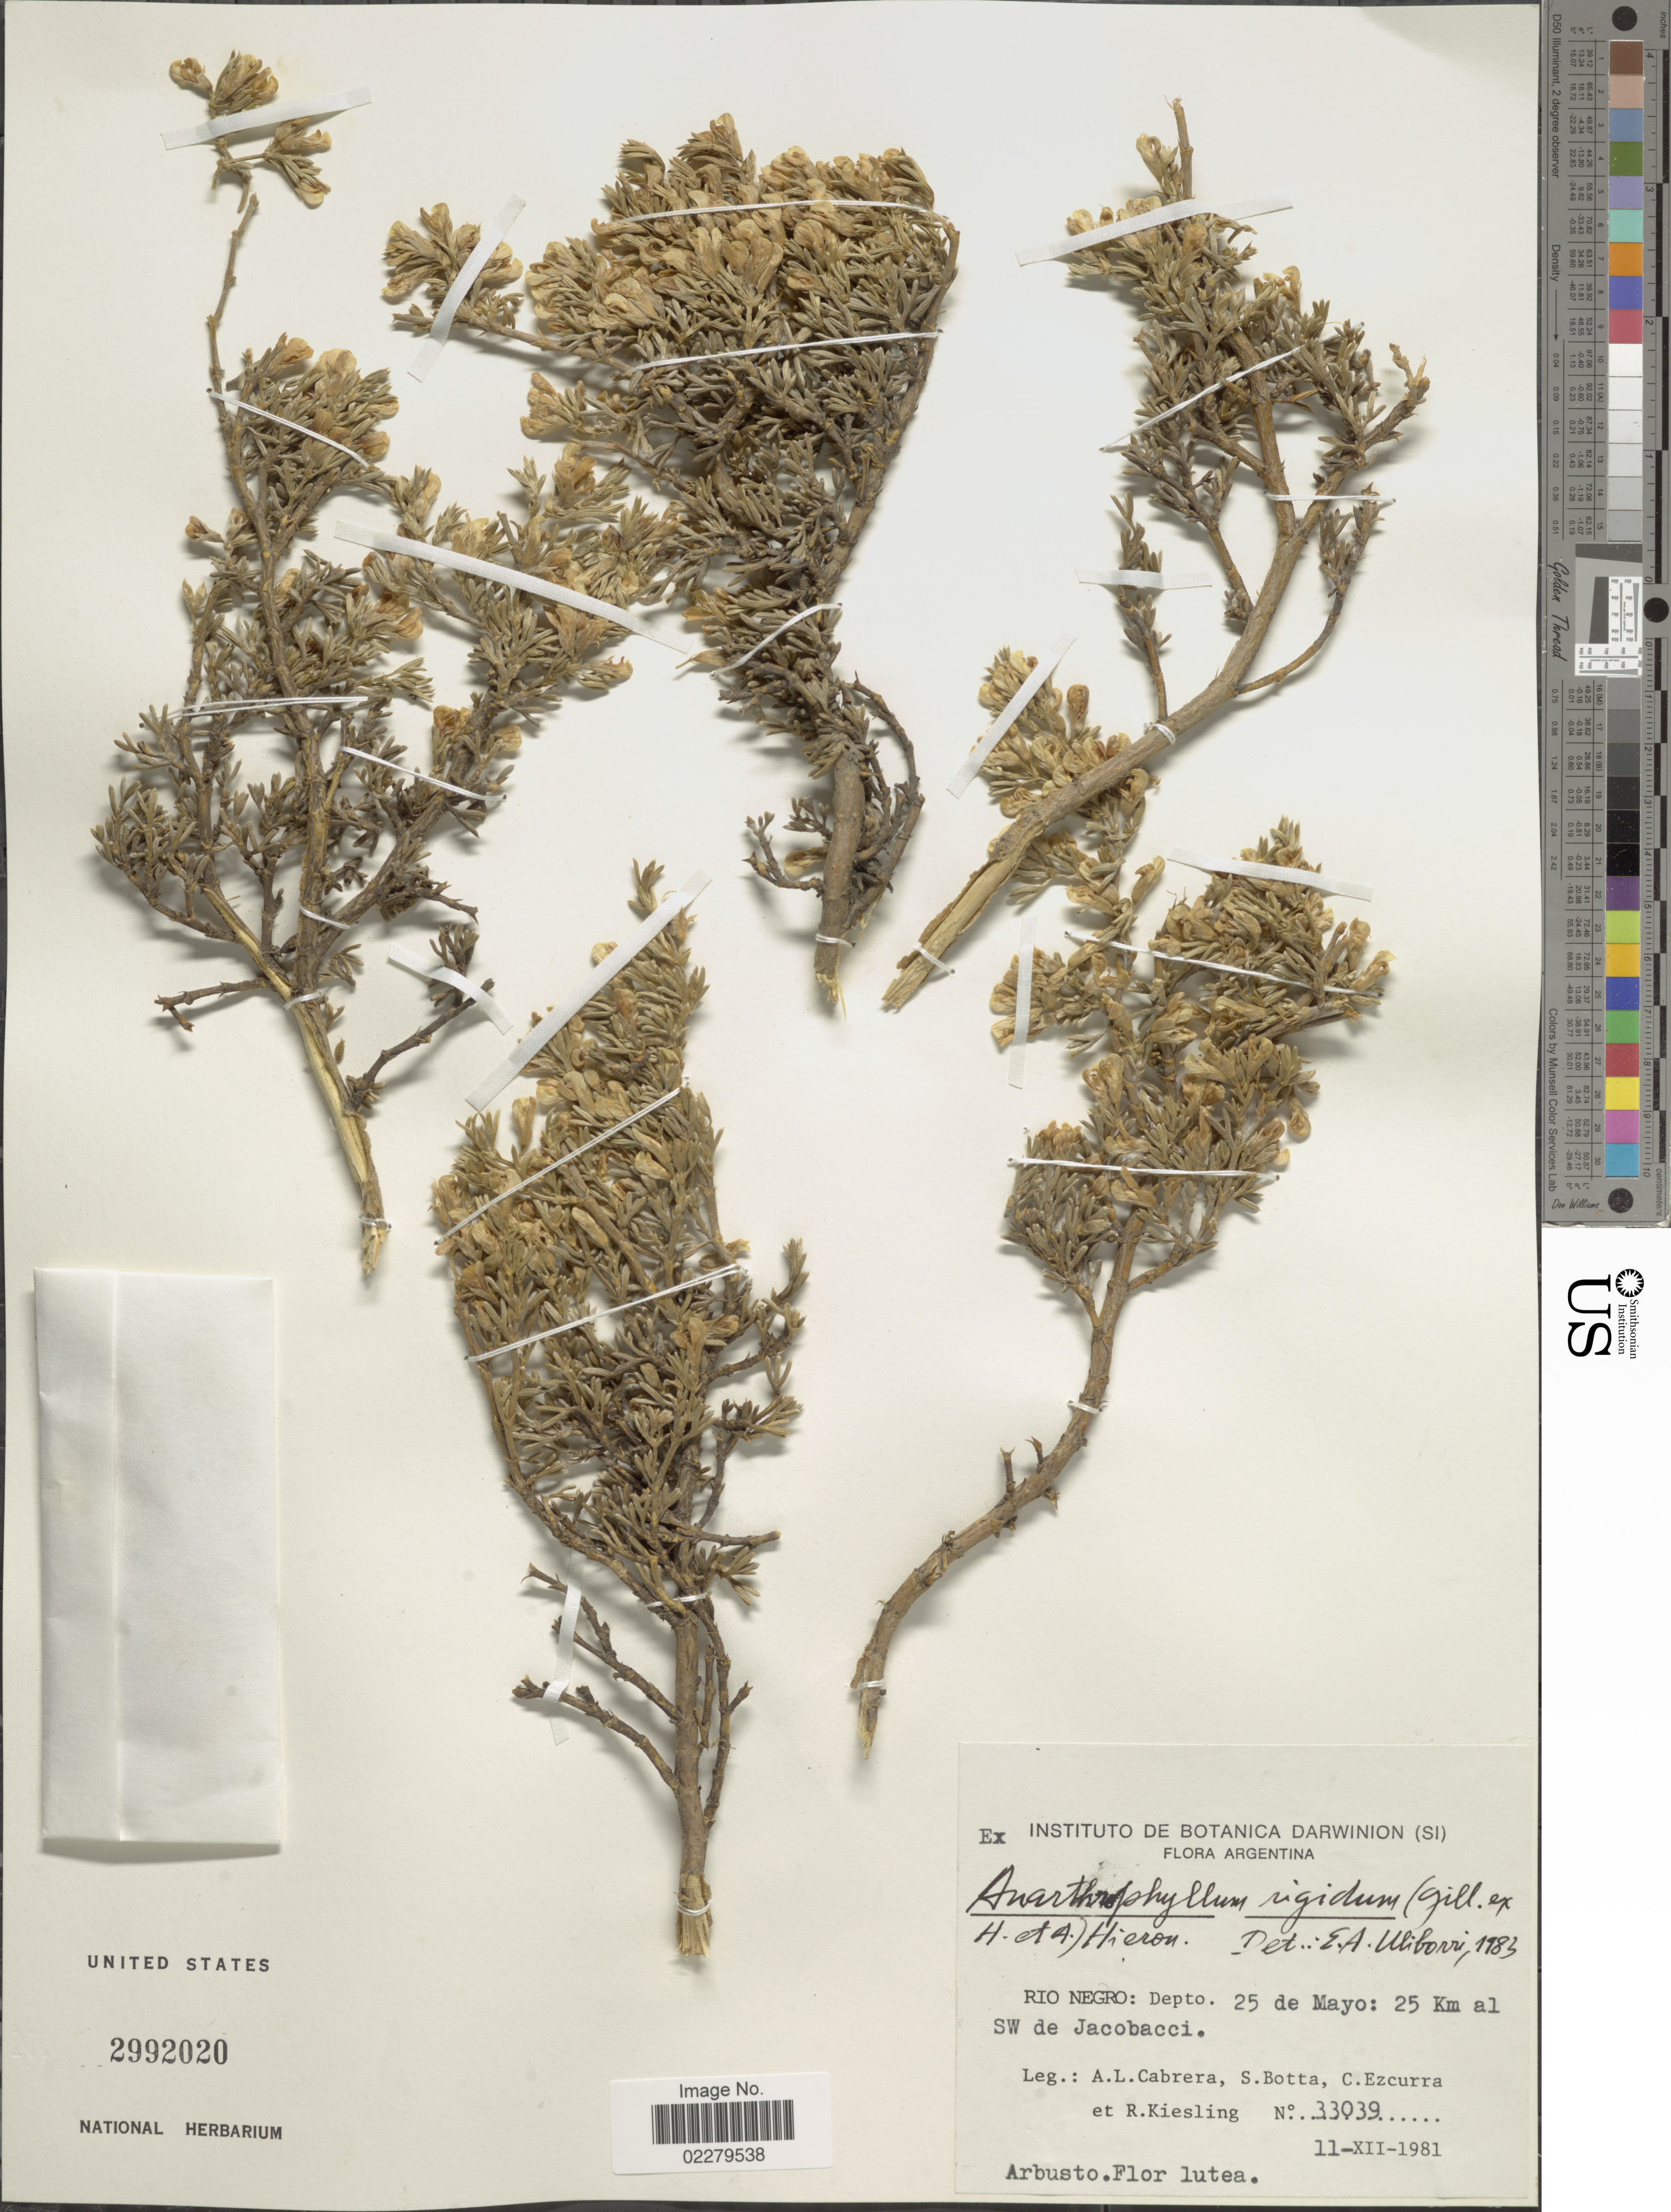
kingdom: Plantae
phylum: Tracheophyta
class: Magnoliopsida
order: Fabales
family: Fabaceae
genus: Anarthrophyllum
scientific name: Anarthrophyllum rigidum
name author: (Hook. & Arn.) Hieron.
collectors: A. L. Cabrera, S. Botta, C. Ezcuma & R. Kiesling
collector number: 33039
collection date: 1981-12-11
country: Argentina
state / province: Rio Negro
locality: Rio Negro: depto. 25 de Mayo:25 km al SW de Jacobacci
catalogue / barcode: US 2992020